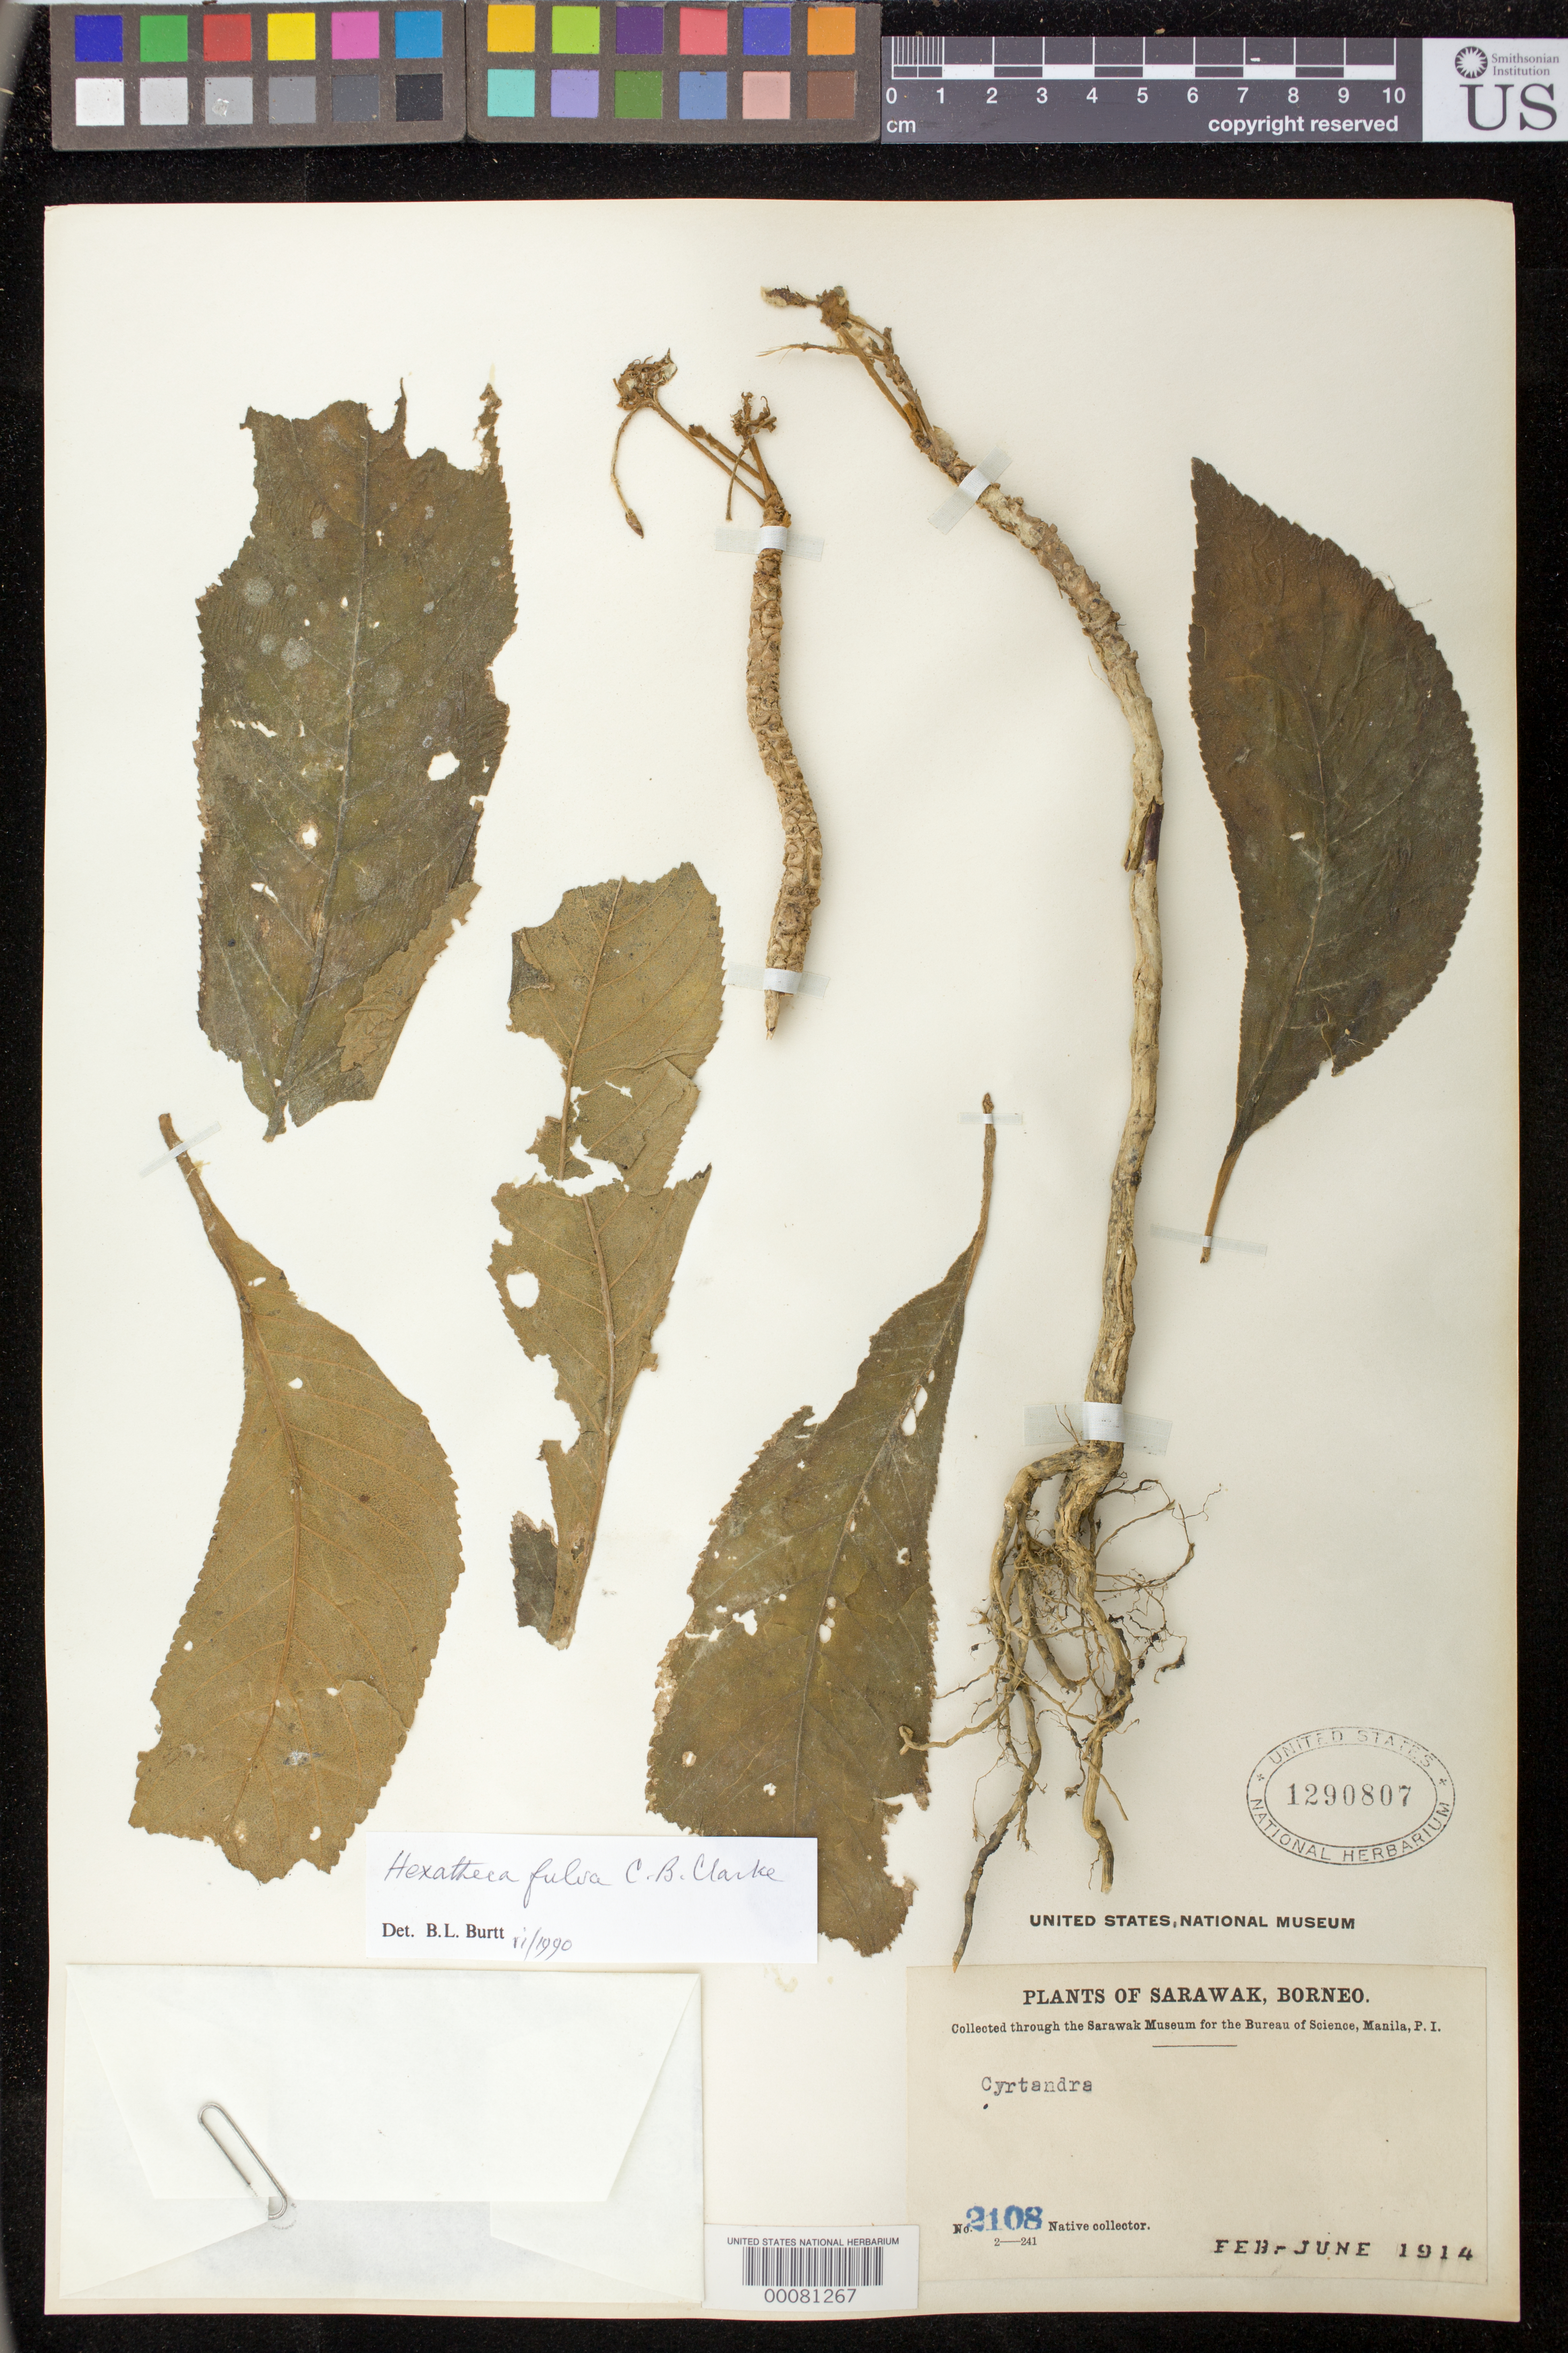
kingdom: Plantae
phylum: Tracheophyta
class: Magnoliopsida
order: Lamiales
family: Gesneriaceae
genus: Hexatheca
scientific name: Hexatheca fulva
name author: C.B. Clarke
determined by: Burtt, B. L.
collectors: Native collector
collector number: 2108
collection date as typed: Feb-Jun 1914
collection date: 1914-02/1914-06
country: Malaysia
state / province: Sarawak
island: Borneo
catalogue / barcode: US 1290807